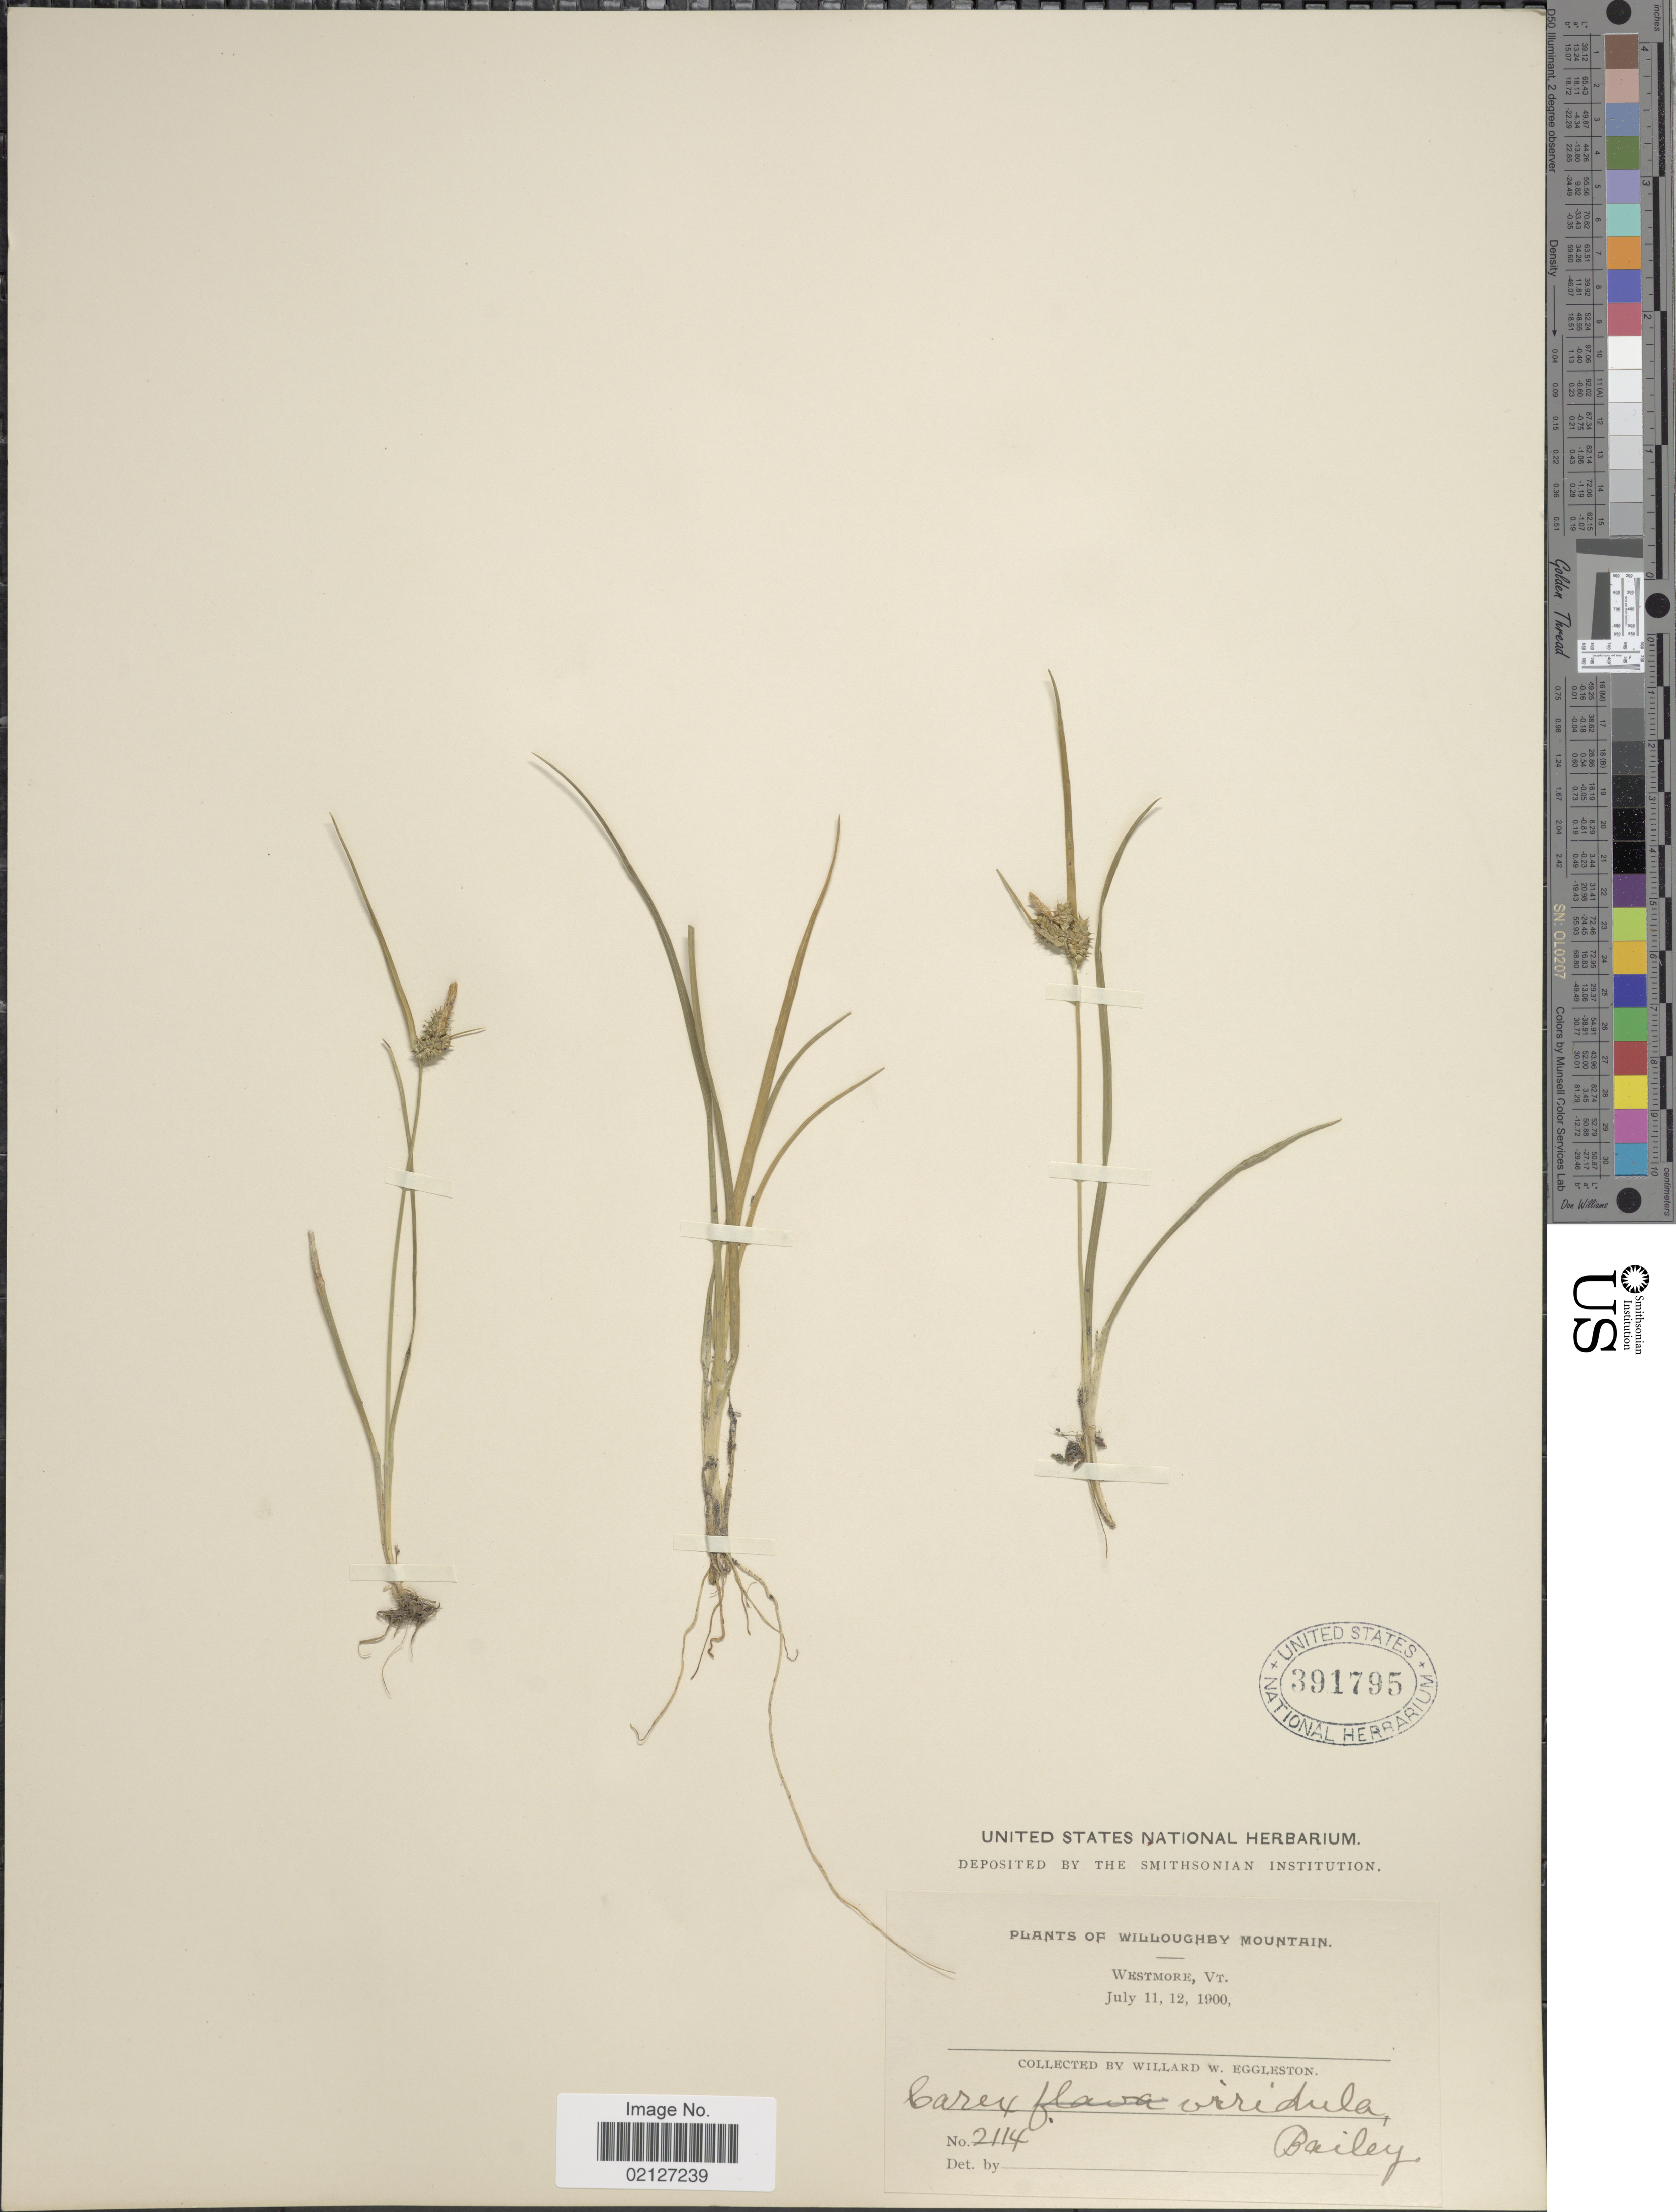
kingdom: Plantae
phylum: Tracheophyta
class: Liliopsida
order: Poales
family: Cyperaceae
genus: Carex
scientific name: Carex oederi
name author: Retz.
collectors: W. W. Eggleston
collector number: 2114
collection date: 1900-07-11/1900-07-12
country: United States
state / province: Vermont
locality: Willoughby Mountain, Westmore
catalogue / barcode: US 391795